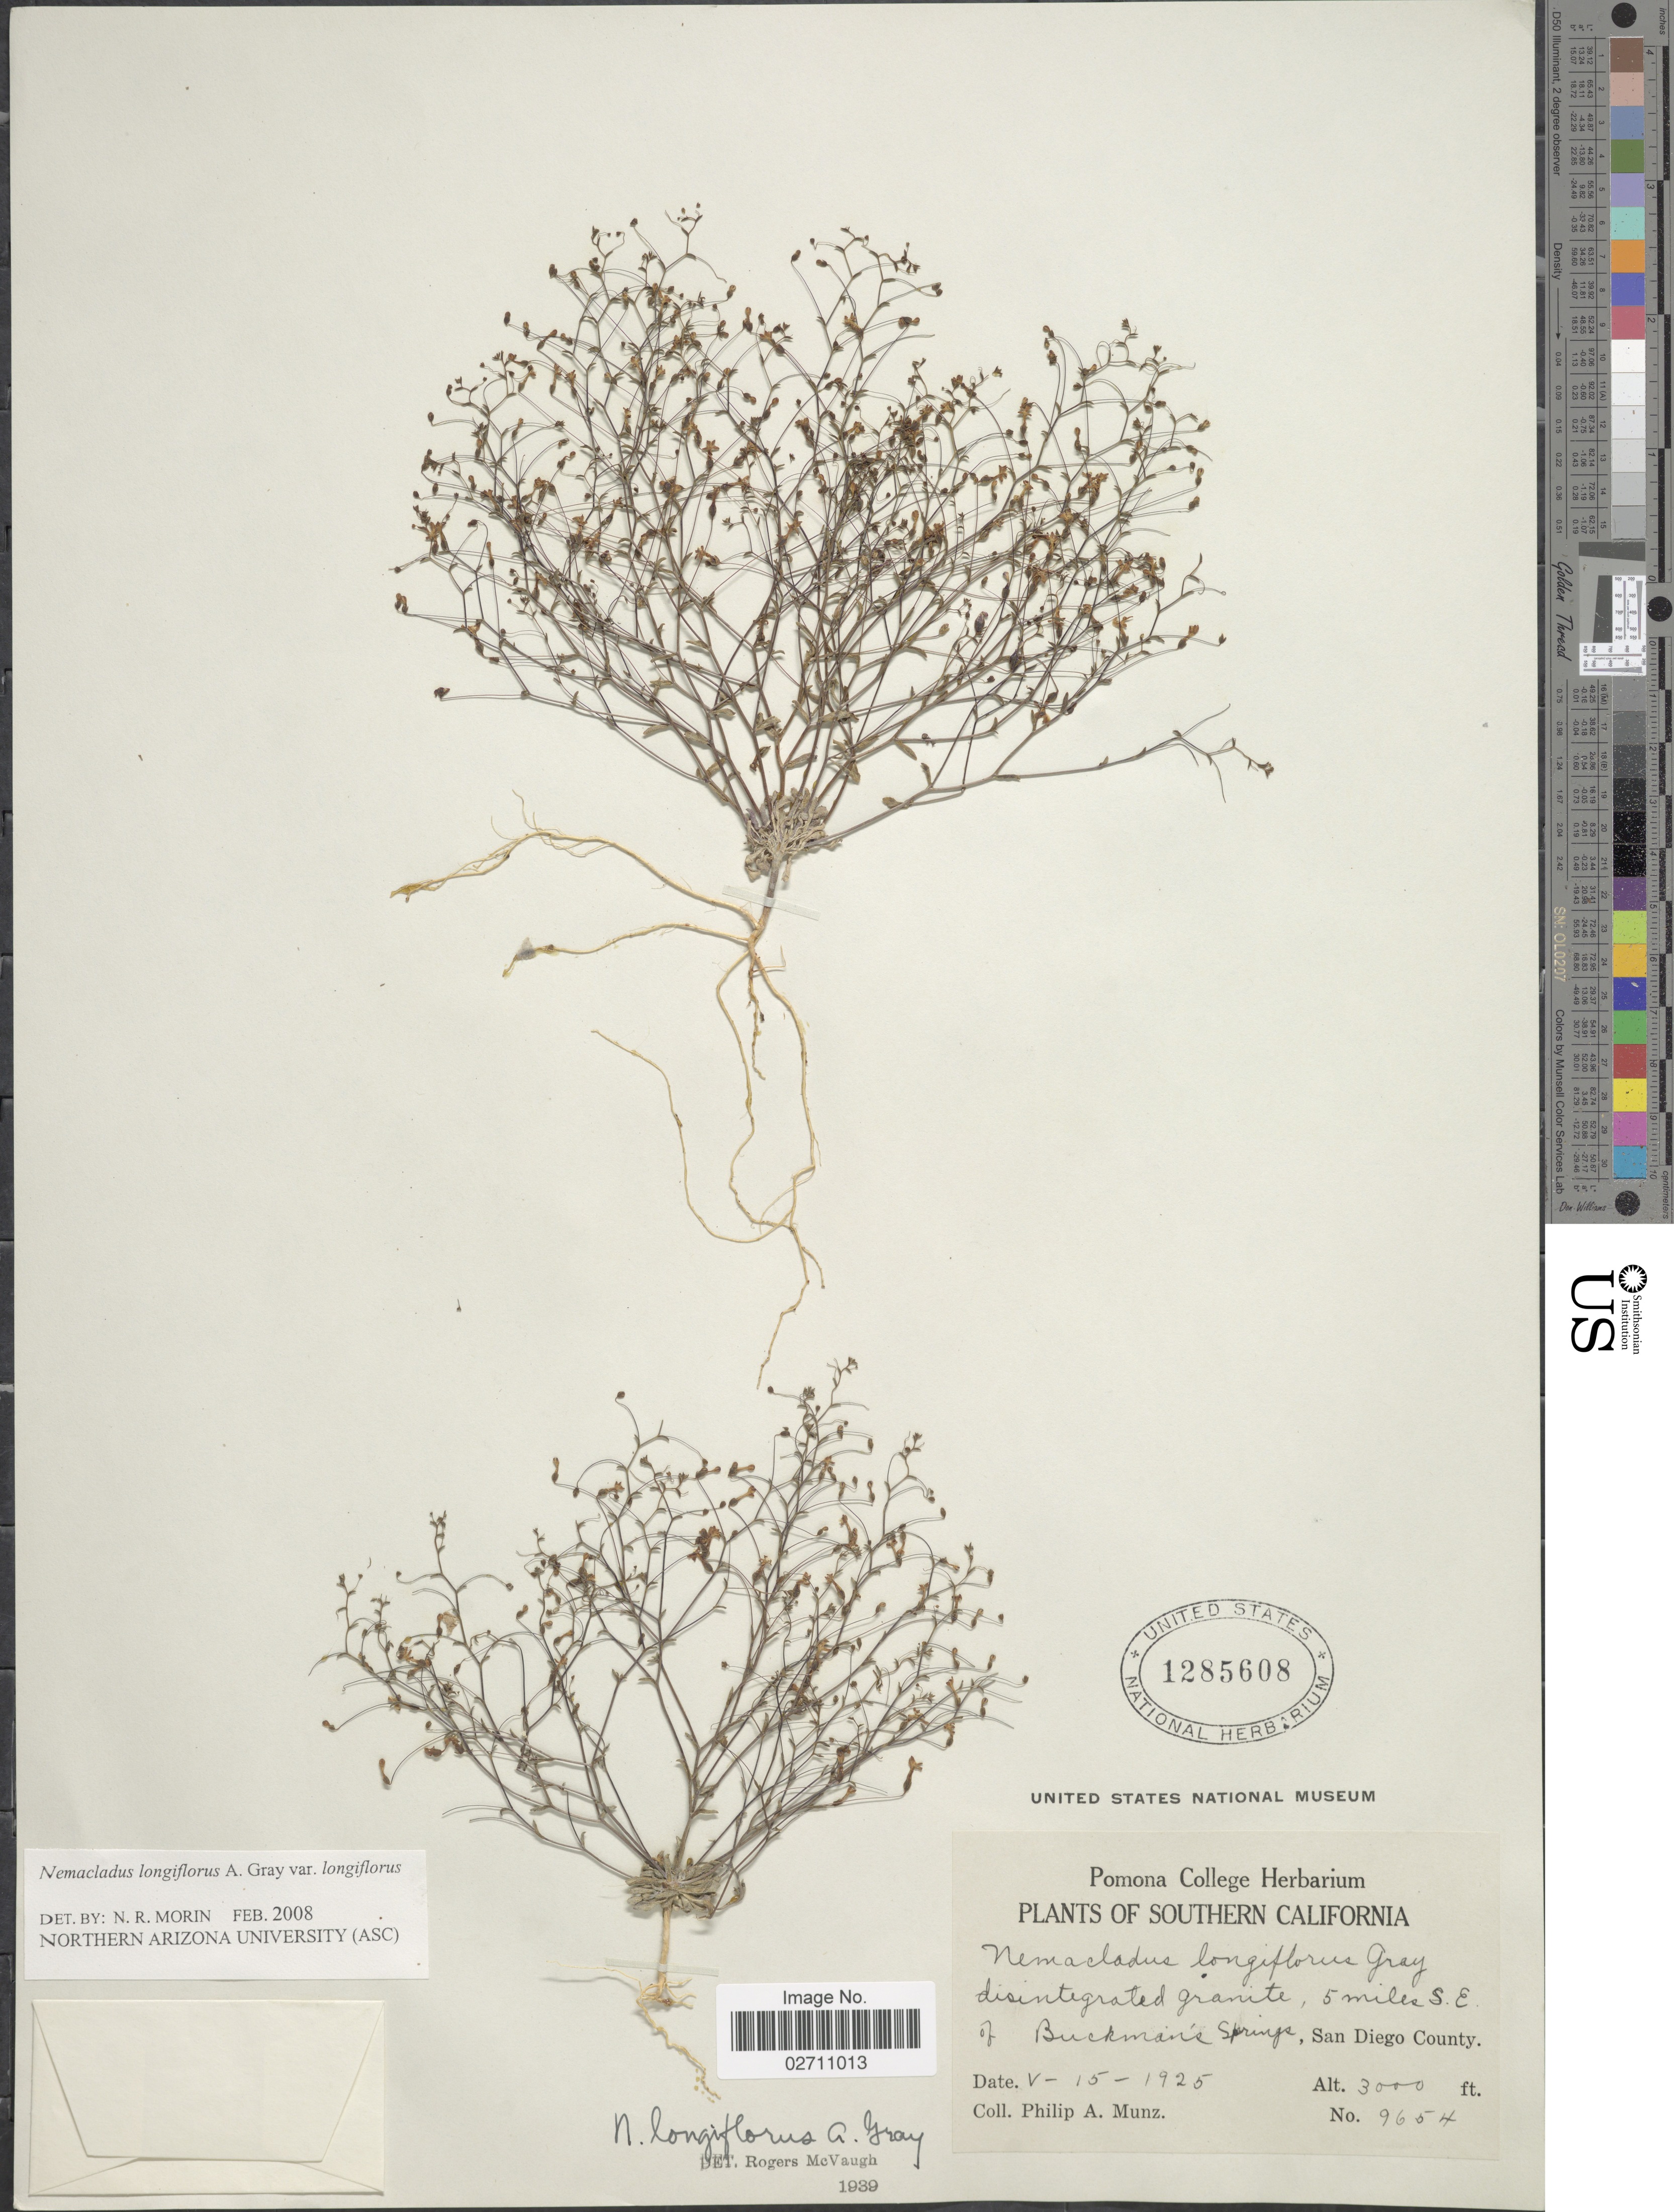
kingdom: Plantae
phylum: Tracheophyta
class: Magnoliopsida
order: Asterales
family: Campanulaceae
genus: Nemacladus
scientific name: Nemacladus longiflorus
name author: A. Gray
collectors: P. A. Munz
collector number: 9654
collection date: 1925-05-15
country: United States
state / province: California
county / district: San Diego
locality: Southern California, 5 miles S.E. of Buckman's Springs, San Diego County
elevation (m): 914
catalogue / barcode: US 1285608